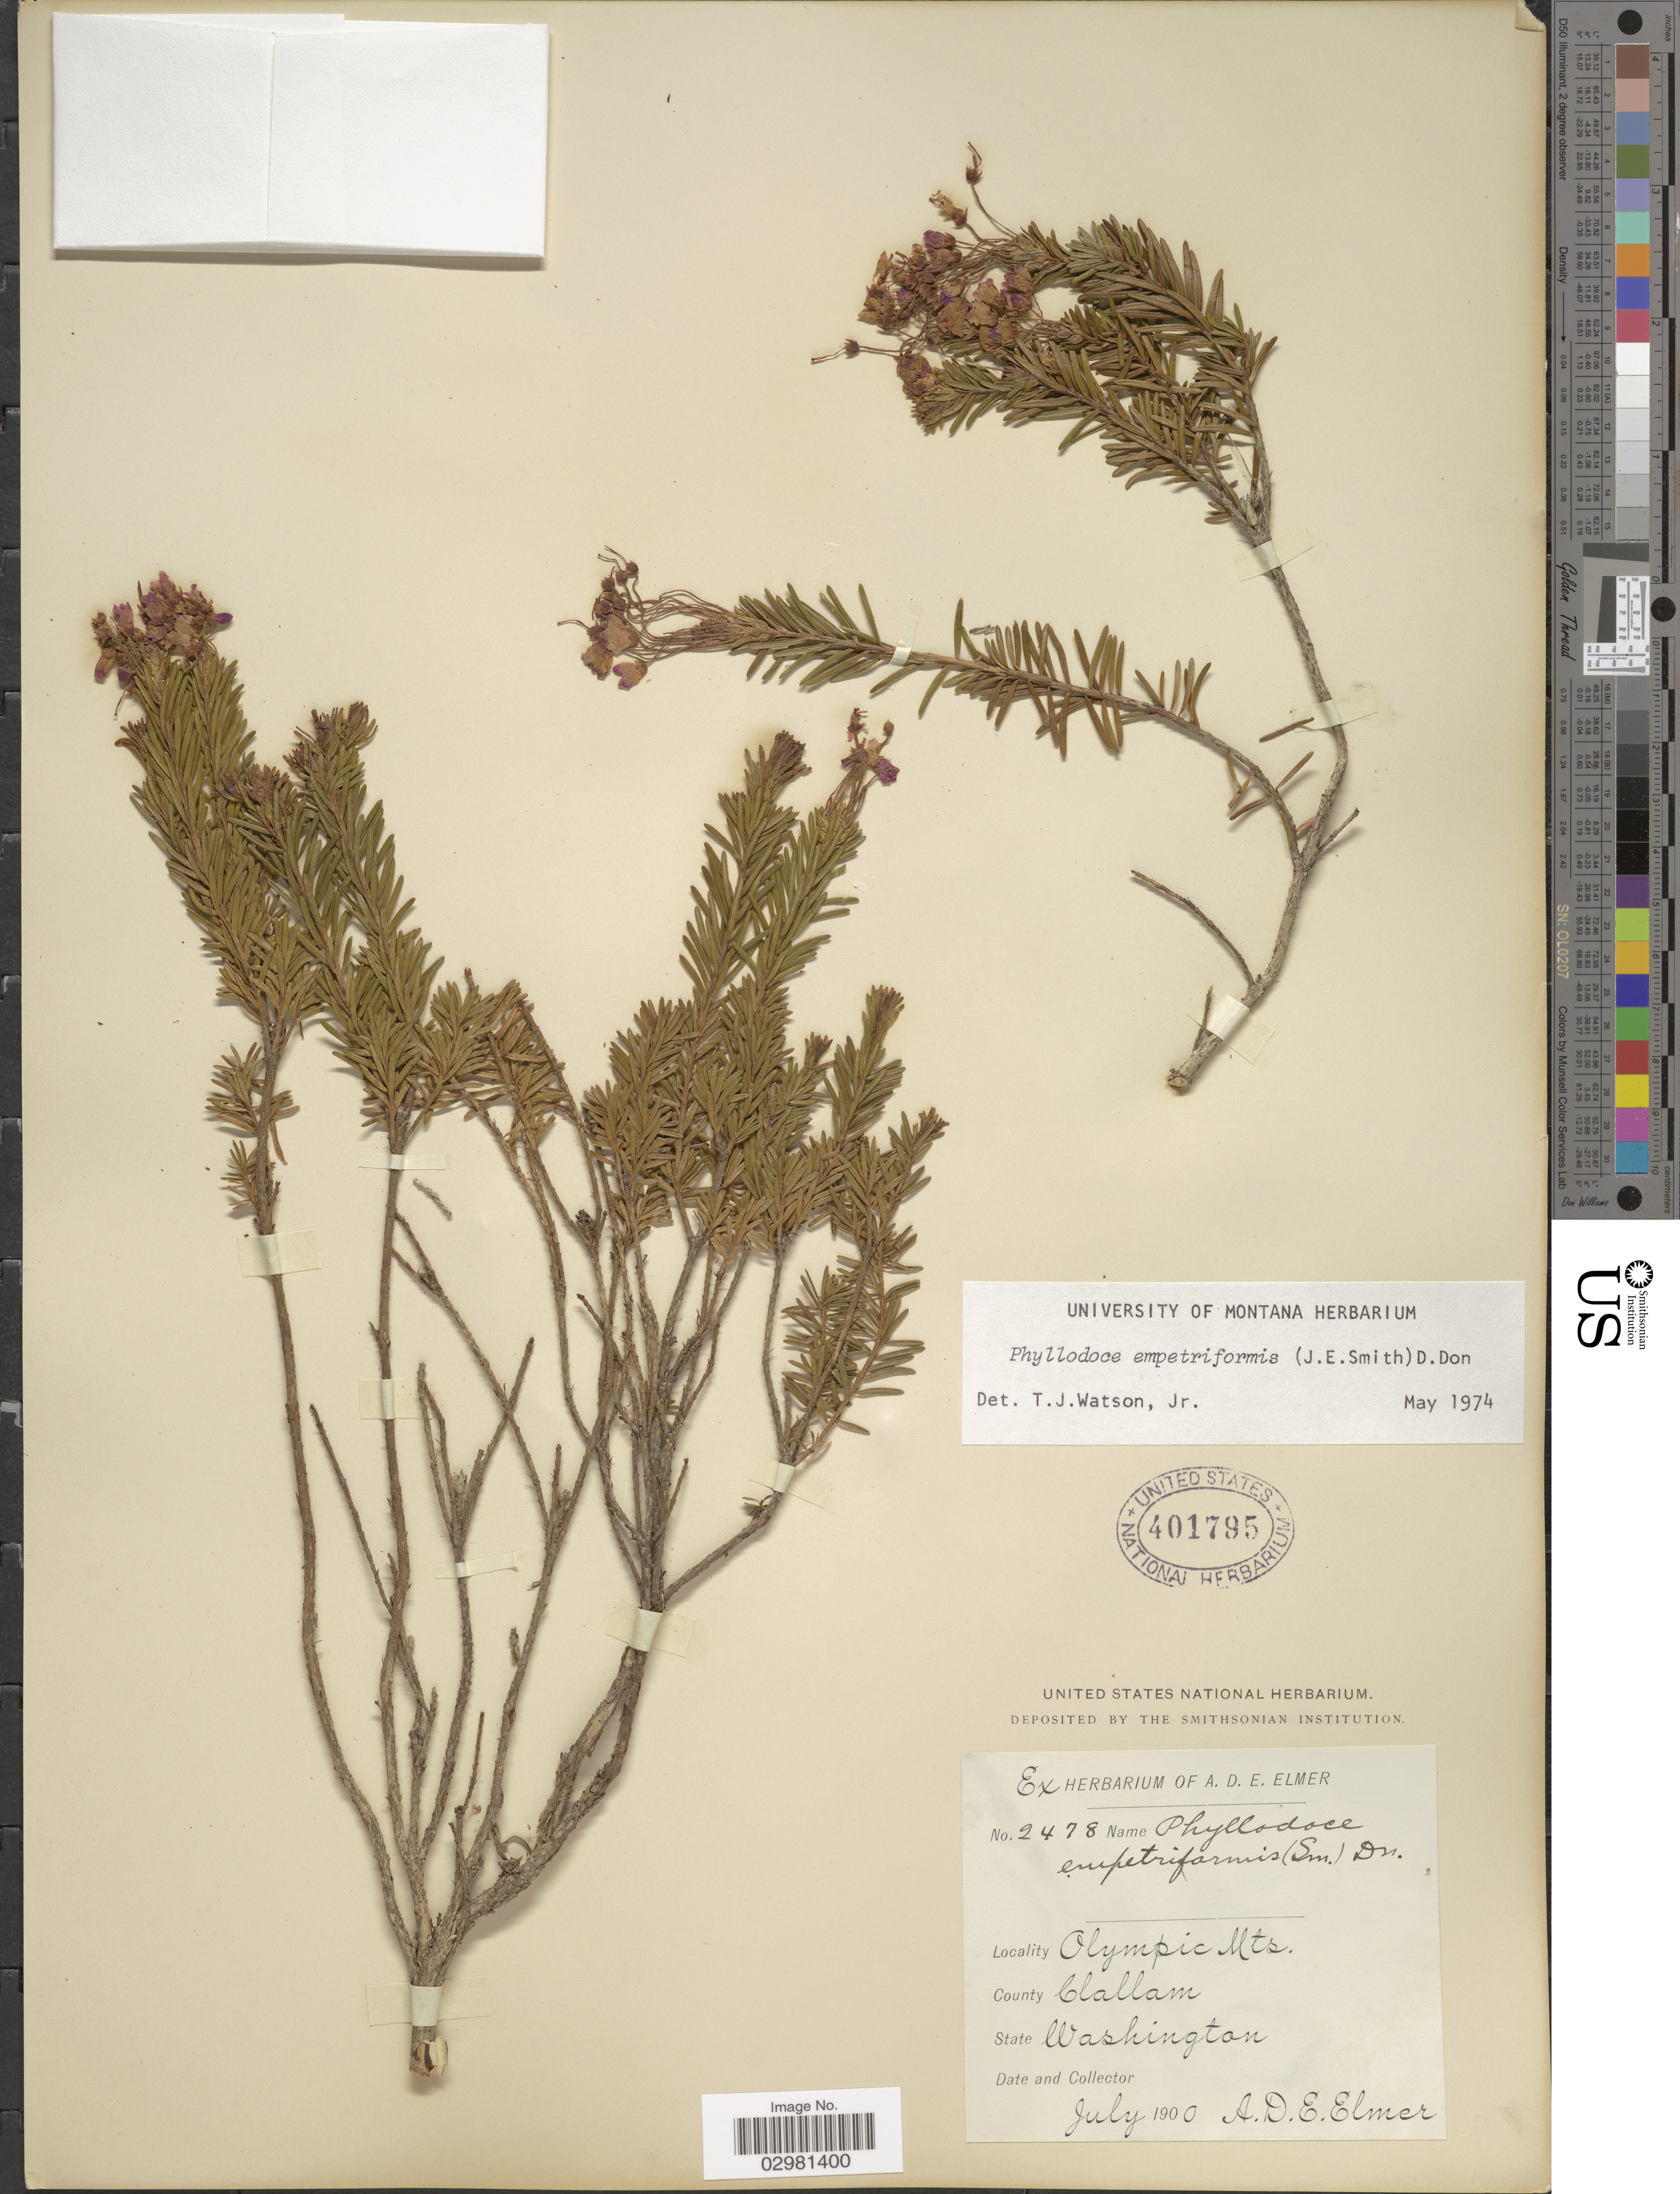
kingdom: Plantae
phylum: Tracheophyta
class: Magnoliopsida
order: Ericales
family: Ericaceae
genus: Phyllodoce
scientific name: Phyllodoce empetiformis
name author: (Small) D. Don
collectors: A. D. E. Elmer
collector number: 2478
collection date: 1900-07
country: United States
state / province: Washington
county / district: Clallam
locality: Olympic Mts, County Clallam.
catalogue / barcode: US 401795